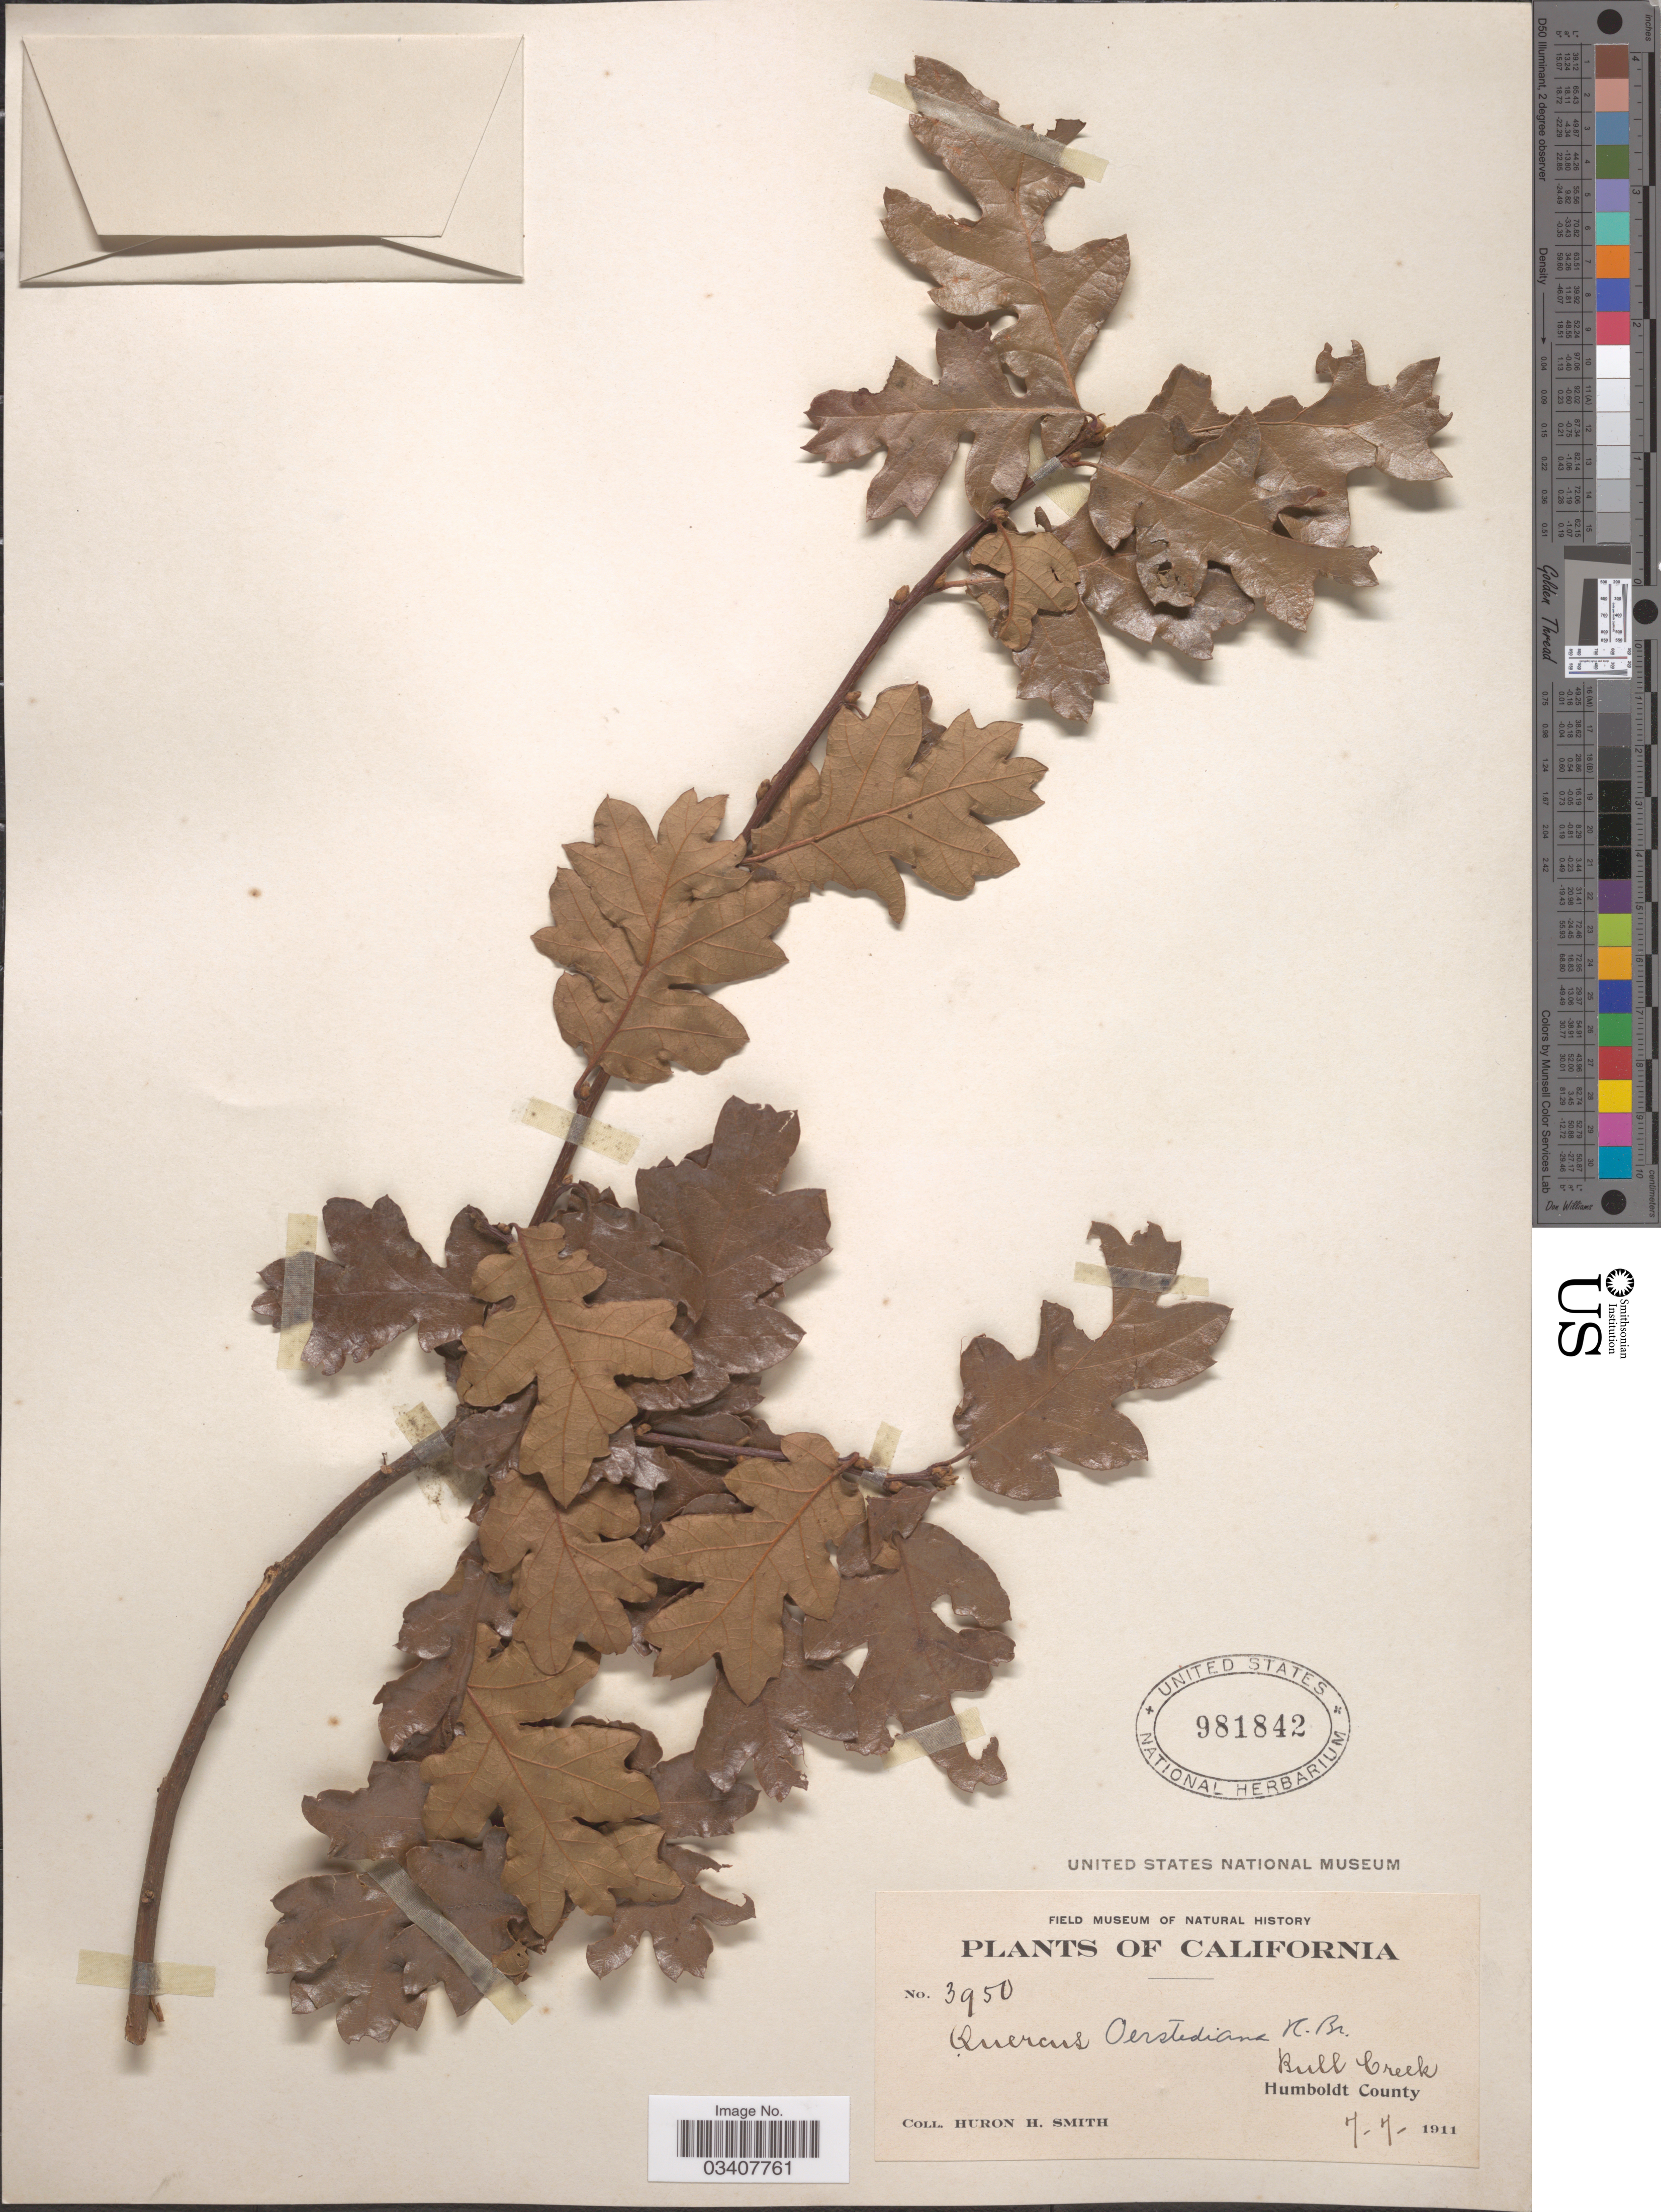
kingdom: Plantae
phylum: Tracheophyta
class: Magnoliopsida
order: Fagales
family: Fagaceae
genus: Quercus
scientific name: Quercus oerstediana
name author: R. Br.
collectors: Huron H. Smith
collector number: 3950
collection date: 1911-07-07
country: United States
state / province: California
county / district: Humboldt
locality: Bull Creek. Humboldt County.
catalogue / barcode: US 981842